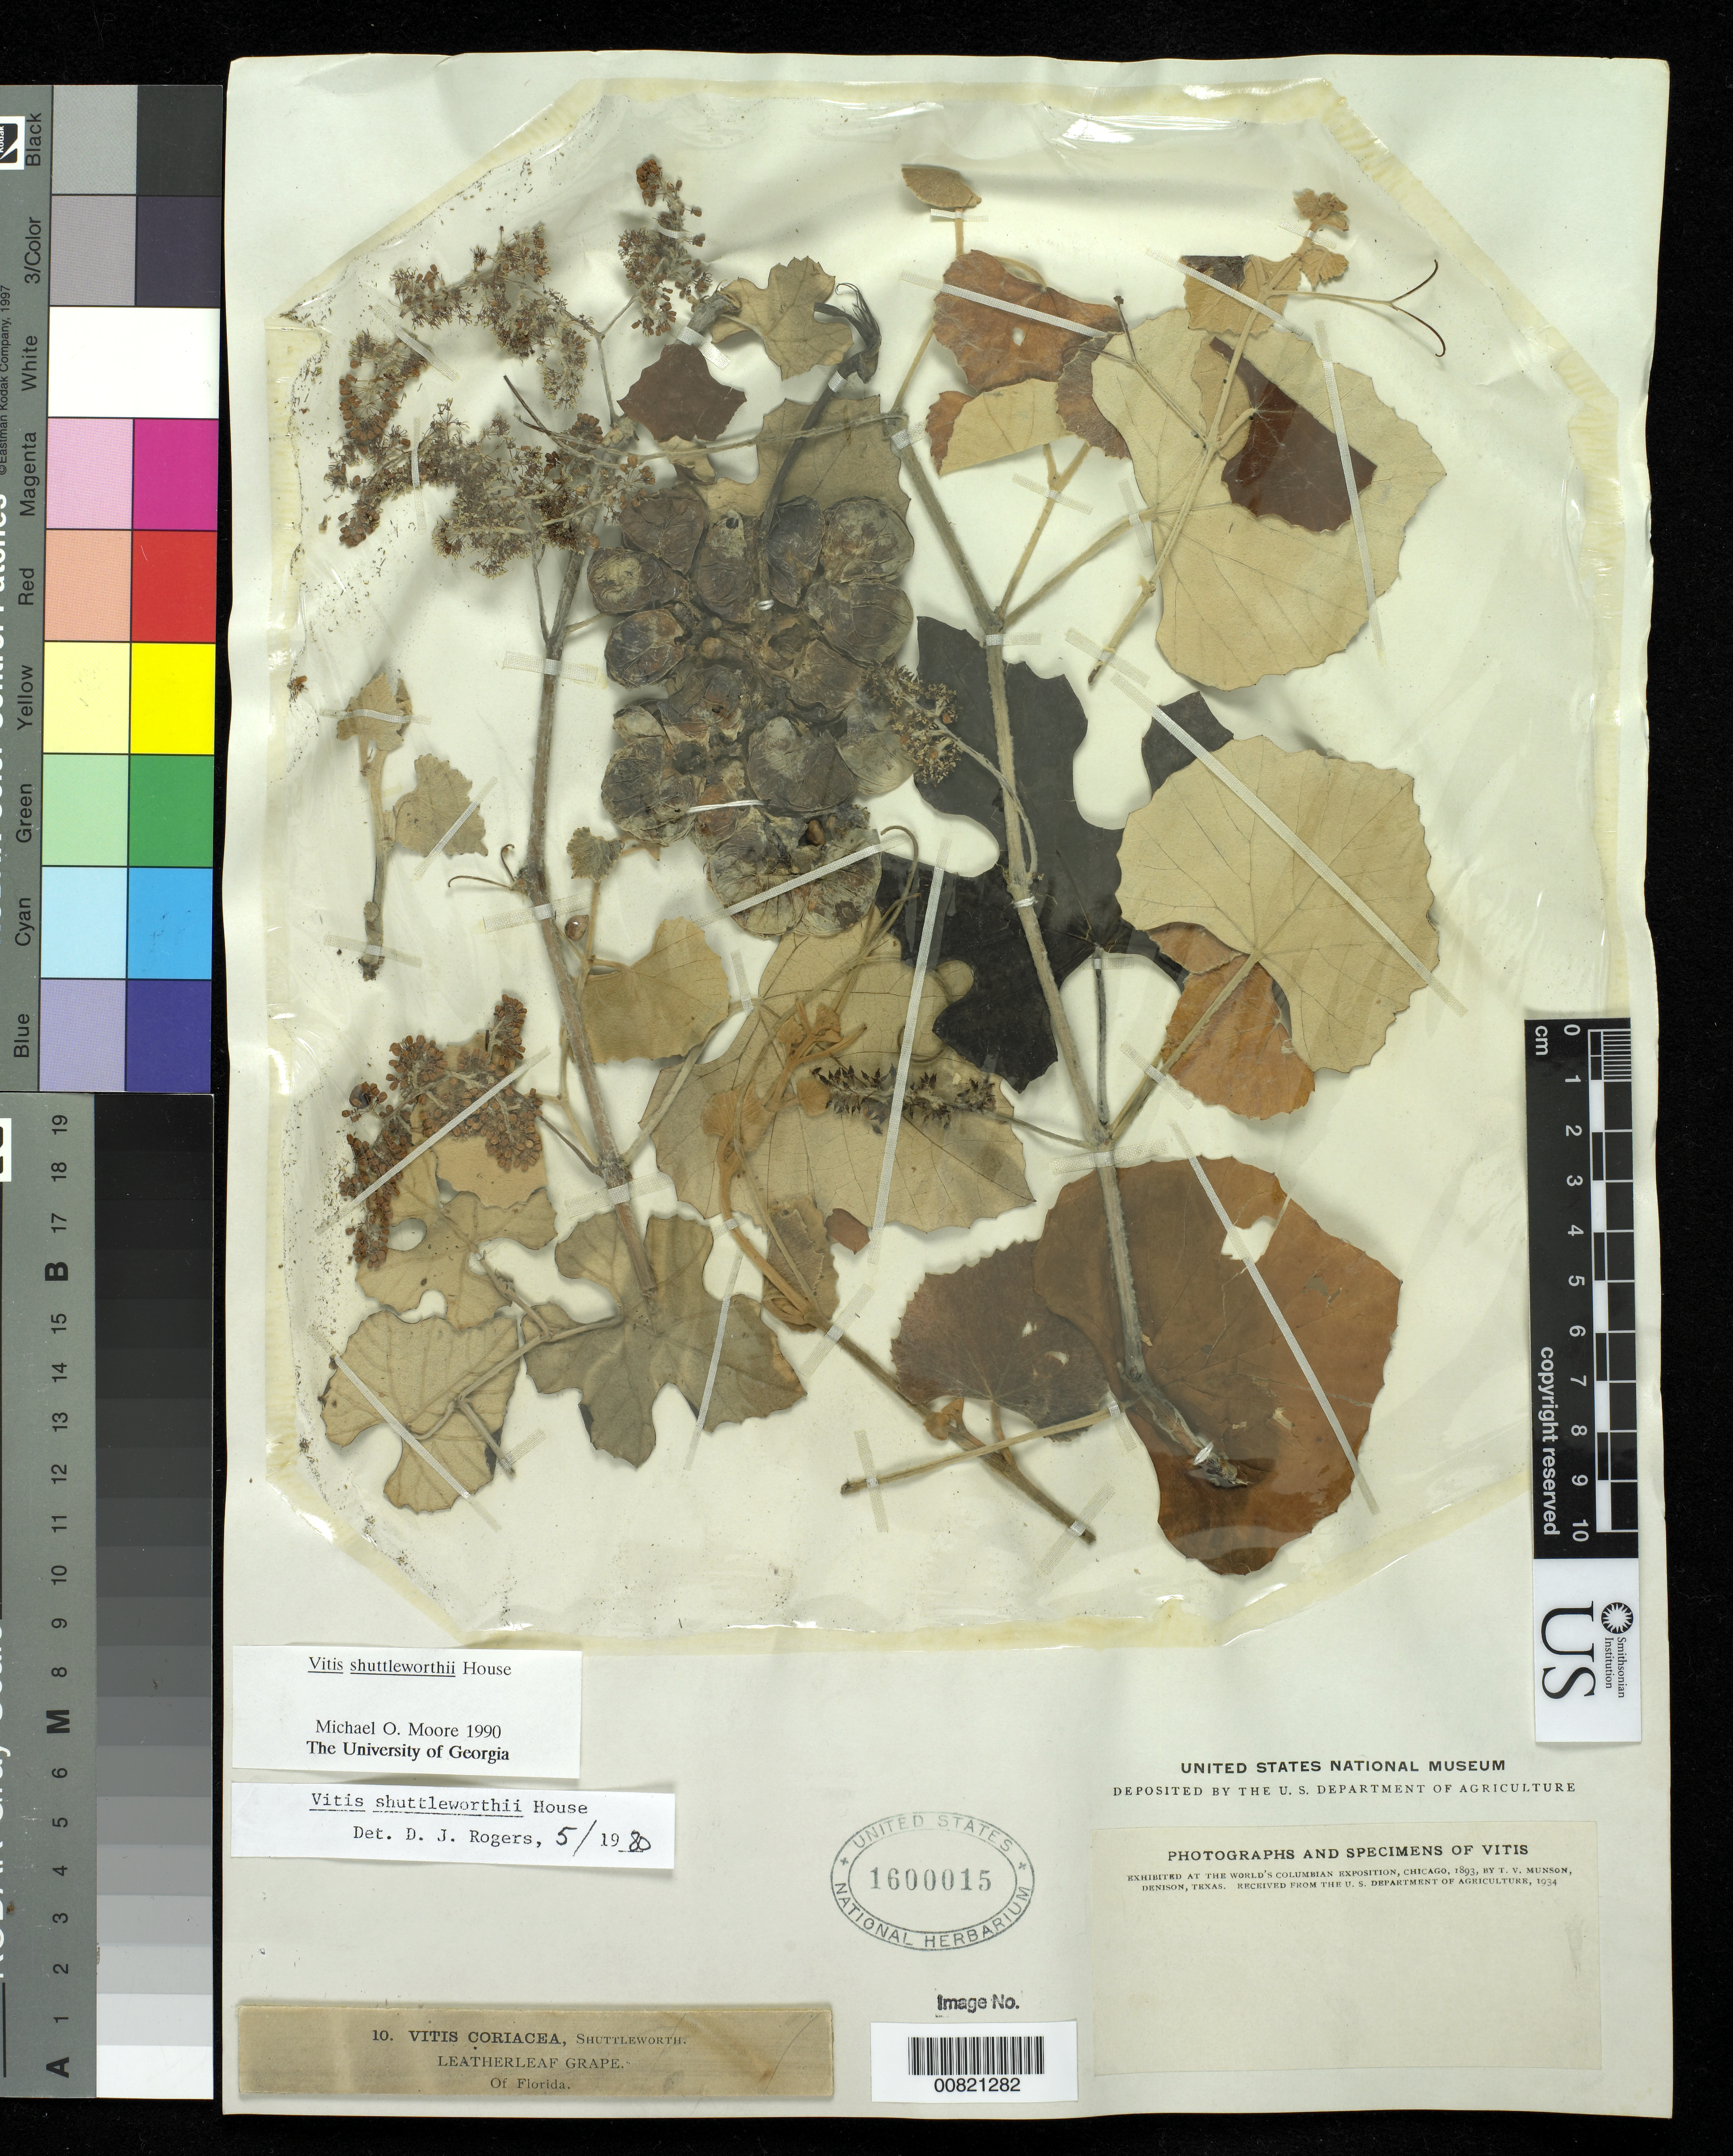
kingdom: Plantae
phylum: Tracheophyta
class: Magnoliopsida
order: Vitales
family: Vitaceae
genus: Vitis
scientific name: Vitis shuttleworthii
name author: House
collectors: T. V. Munson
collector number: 10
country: United States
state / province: Florida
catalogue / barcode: US 1600015